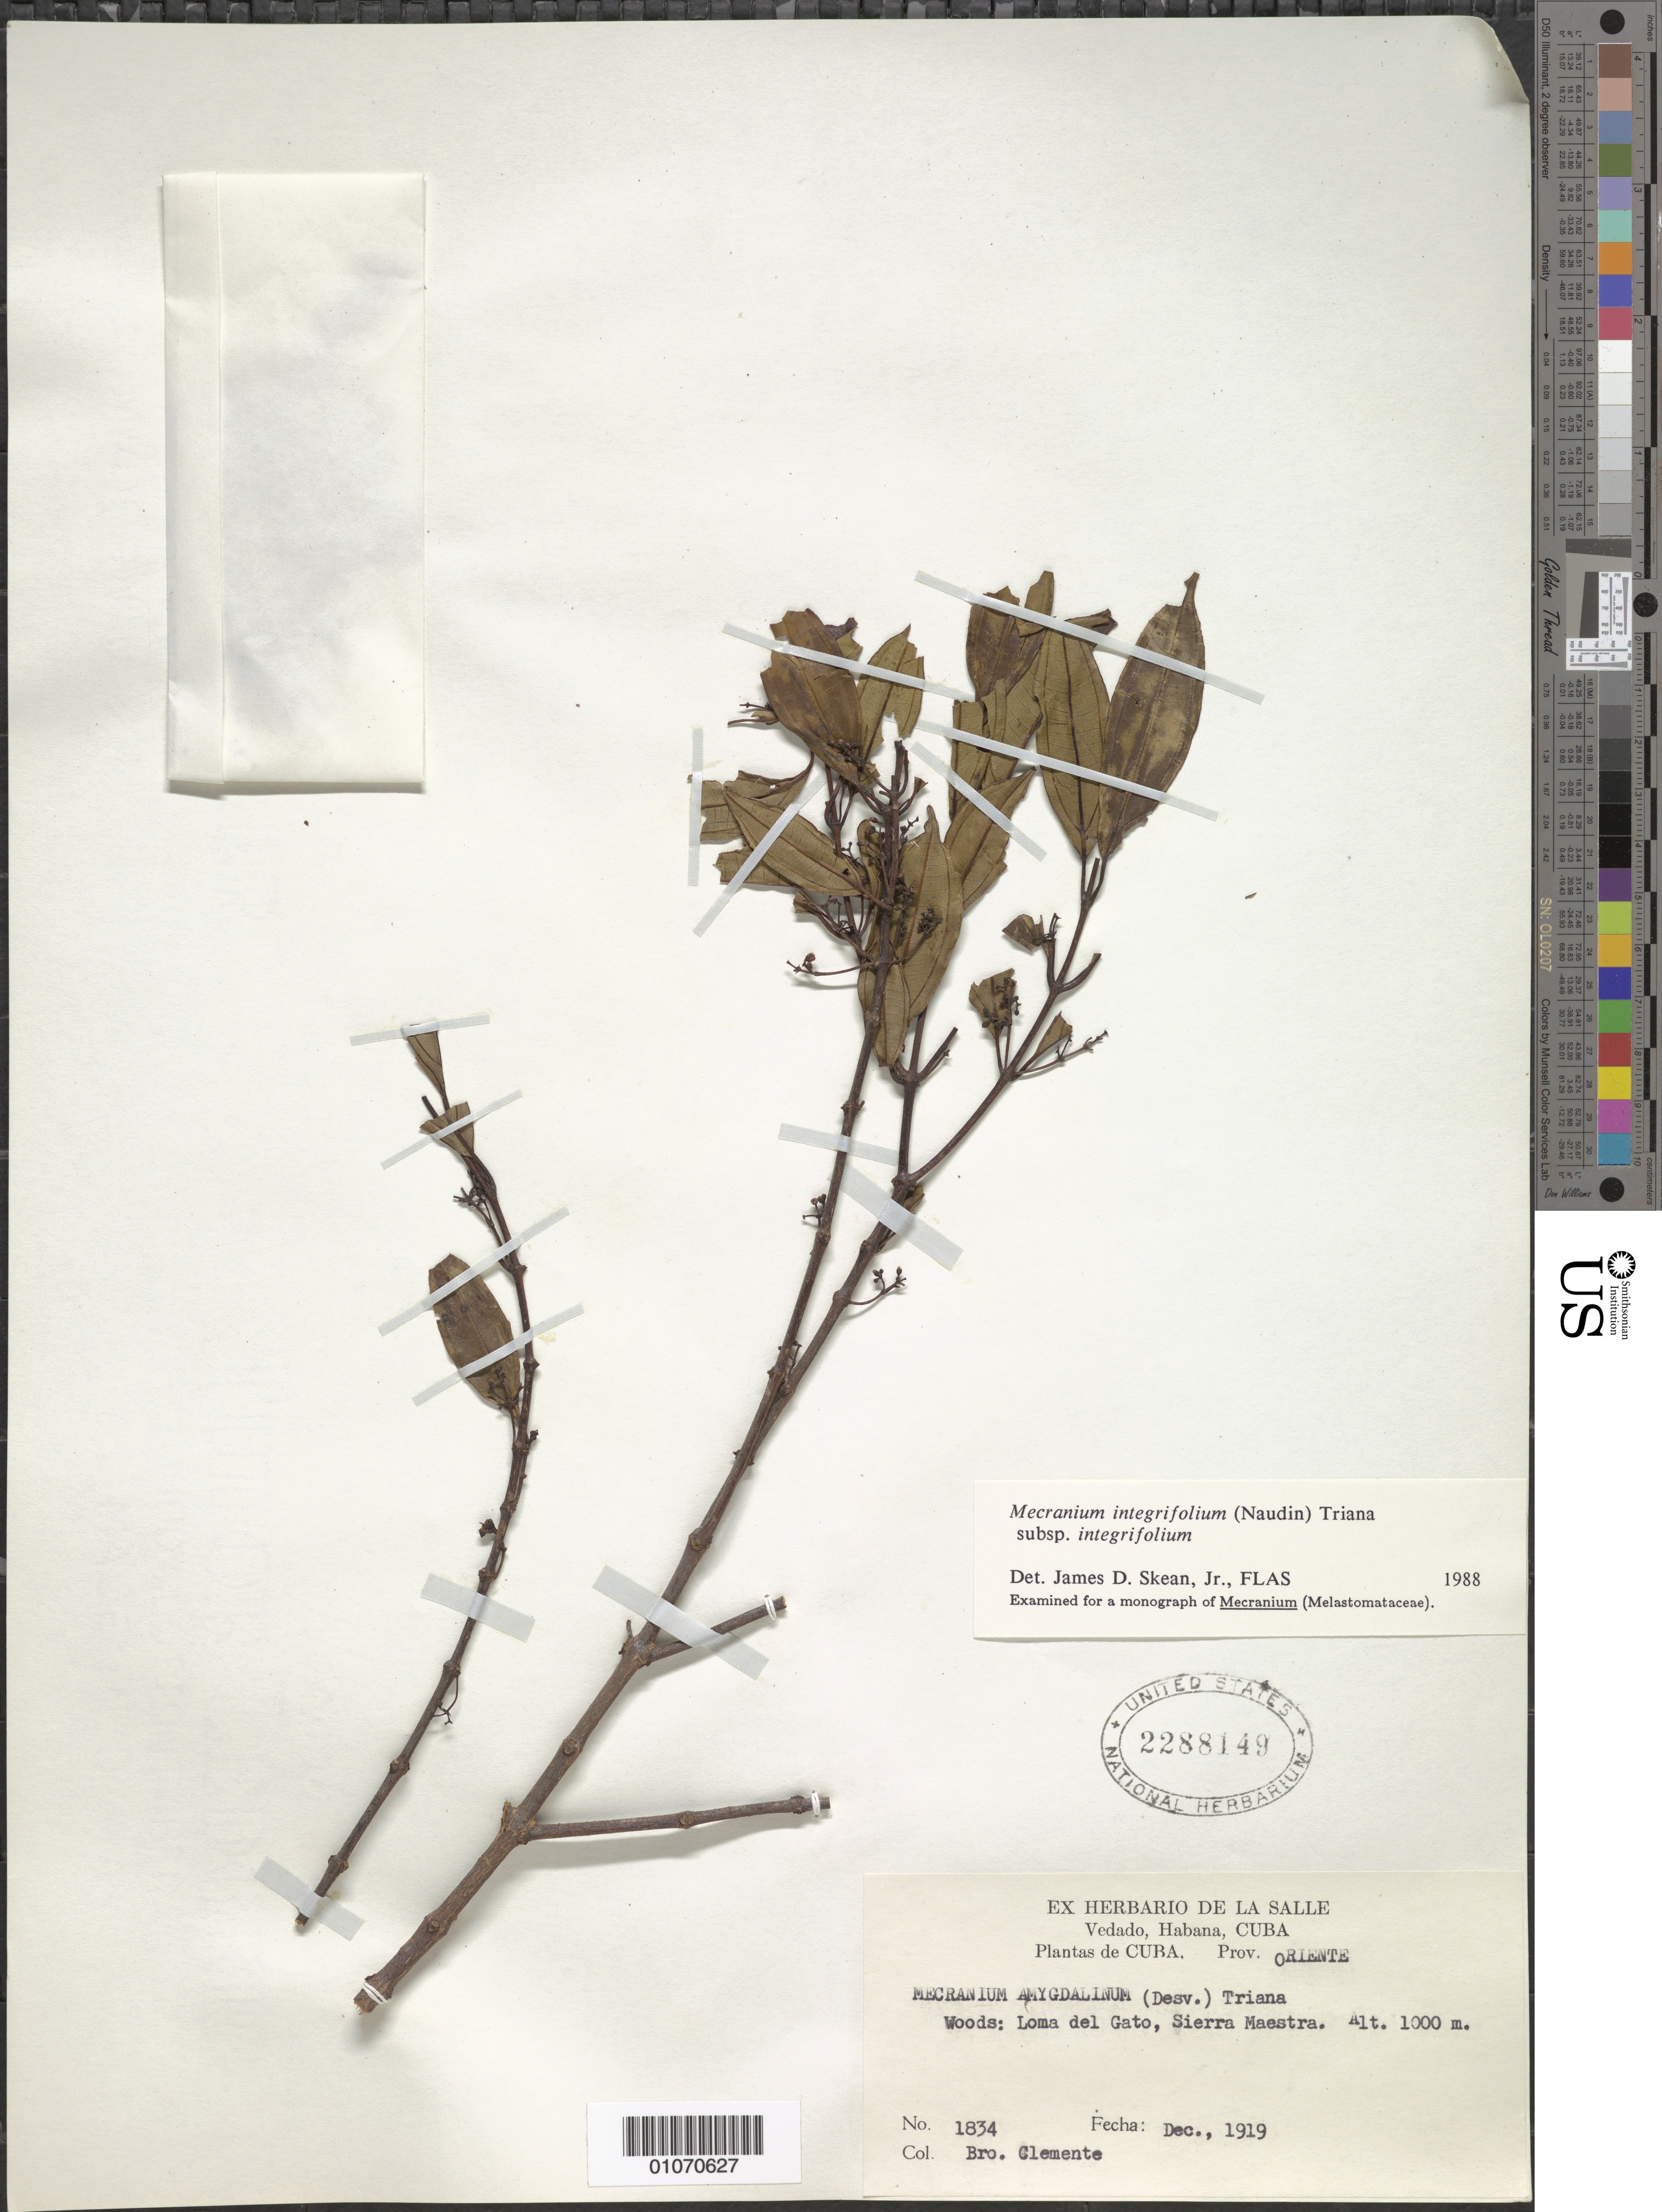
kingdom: Plantae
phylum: Tracheophyta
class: Magnoliopsida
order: Myrtales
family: Melastomataceae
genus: Mecranium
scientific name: Mecranium integrifolium subsp. integrifolium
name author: (Naudin) Triana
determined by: Skean, J. D., Jr.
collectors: Bro. Clemente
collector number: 1834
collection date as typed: Dec 1919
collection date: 1919-12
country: Cuba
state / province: Oriente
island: Cuba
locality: Sierra Maestra, Loma del Gato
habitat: Woods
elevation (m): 1000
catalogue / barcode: US 2288149